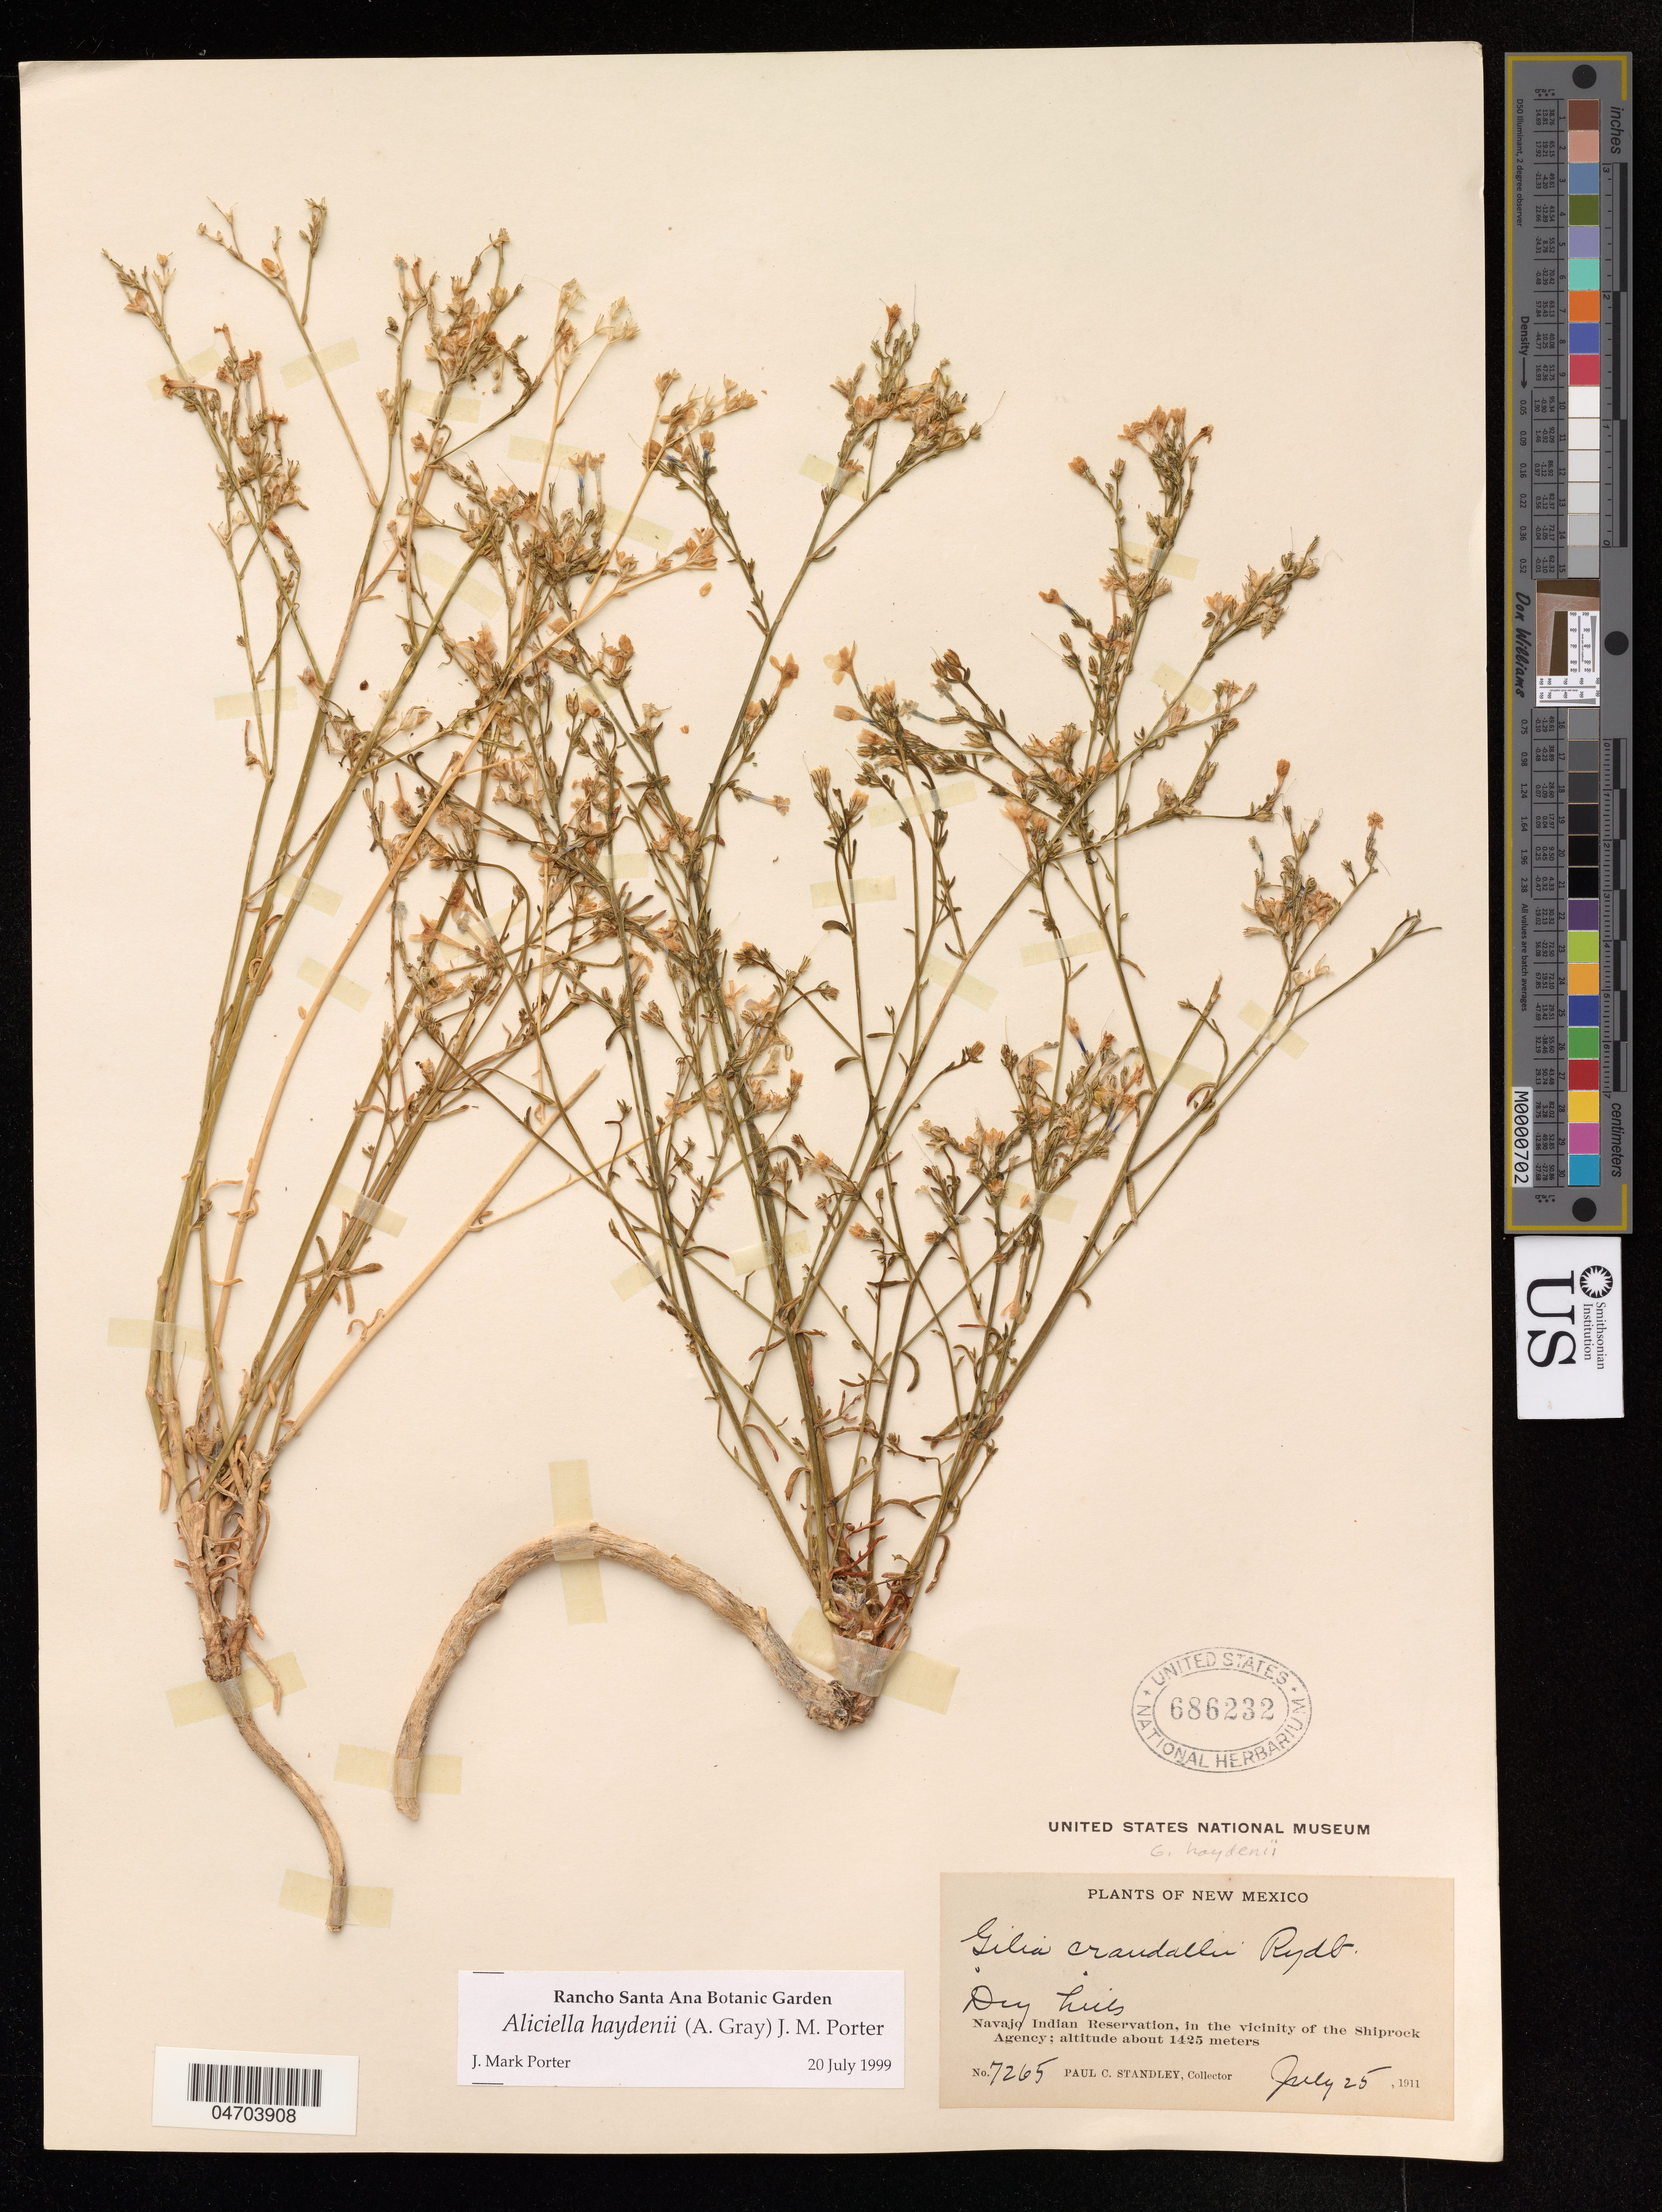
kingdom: Plantae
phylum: Tracheophyta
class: Magnoliopsida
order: Ericales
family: Polemoniaceae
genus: Aliciella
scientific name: Aliciella haydenii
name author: (A. Gray) J.M. Porter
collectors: P. C. Standley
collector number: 7265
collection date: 1911-07-25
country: United States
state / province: New Mexico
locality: Navajo, Indian Reservation, in the vicinity of the Shiprock Agency.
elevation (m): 1425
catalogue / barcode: US 686232